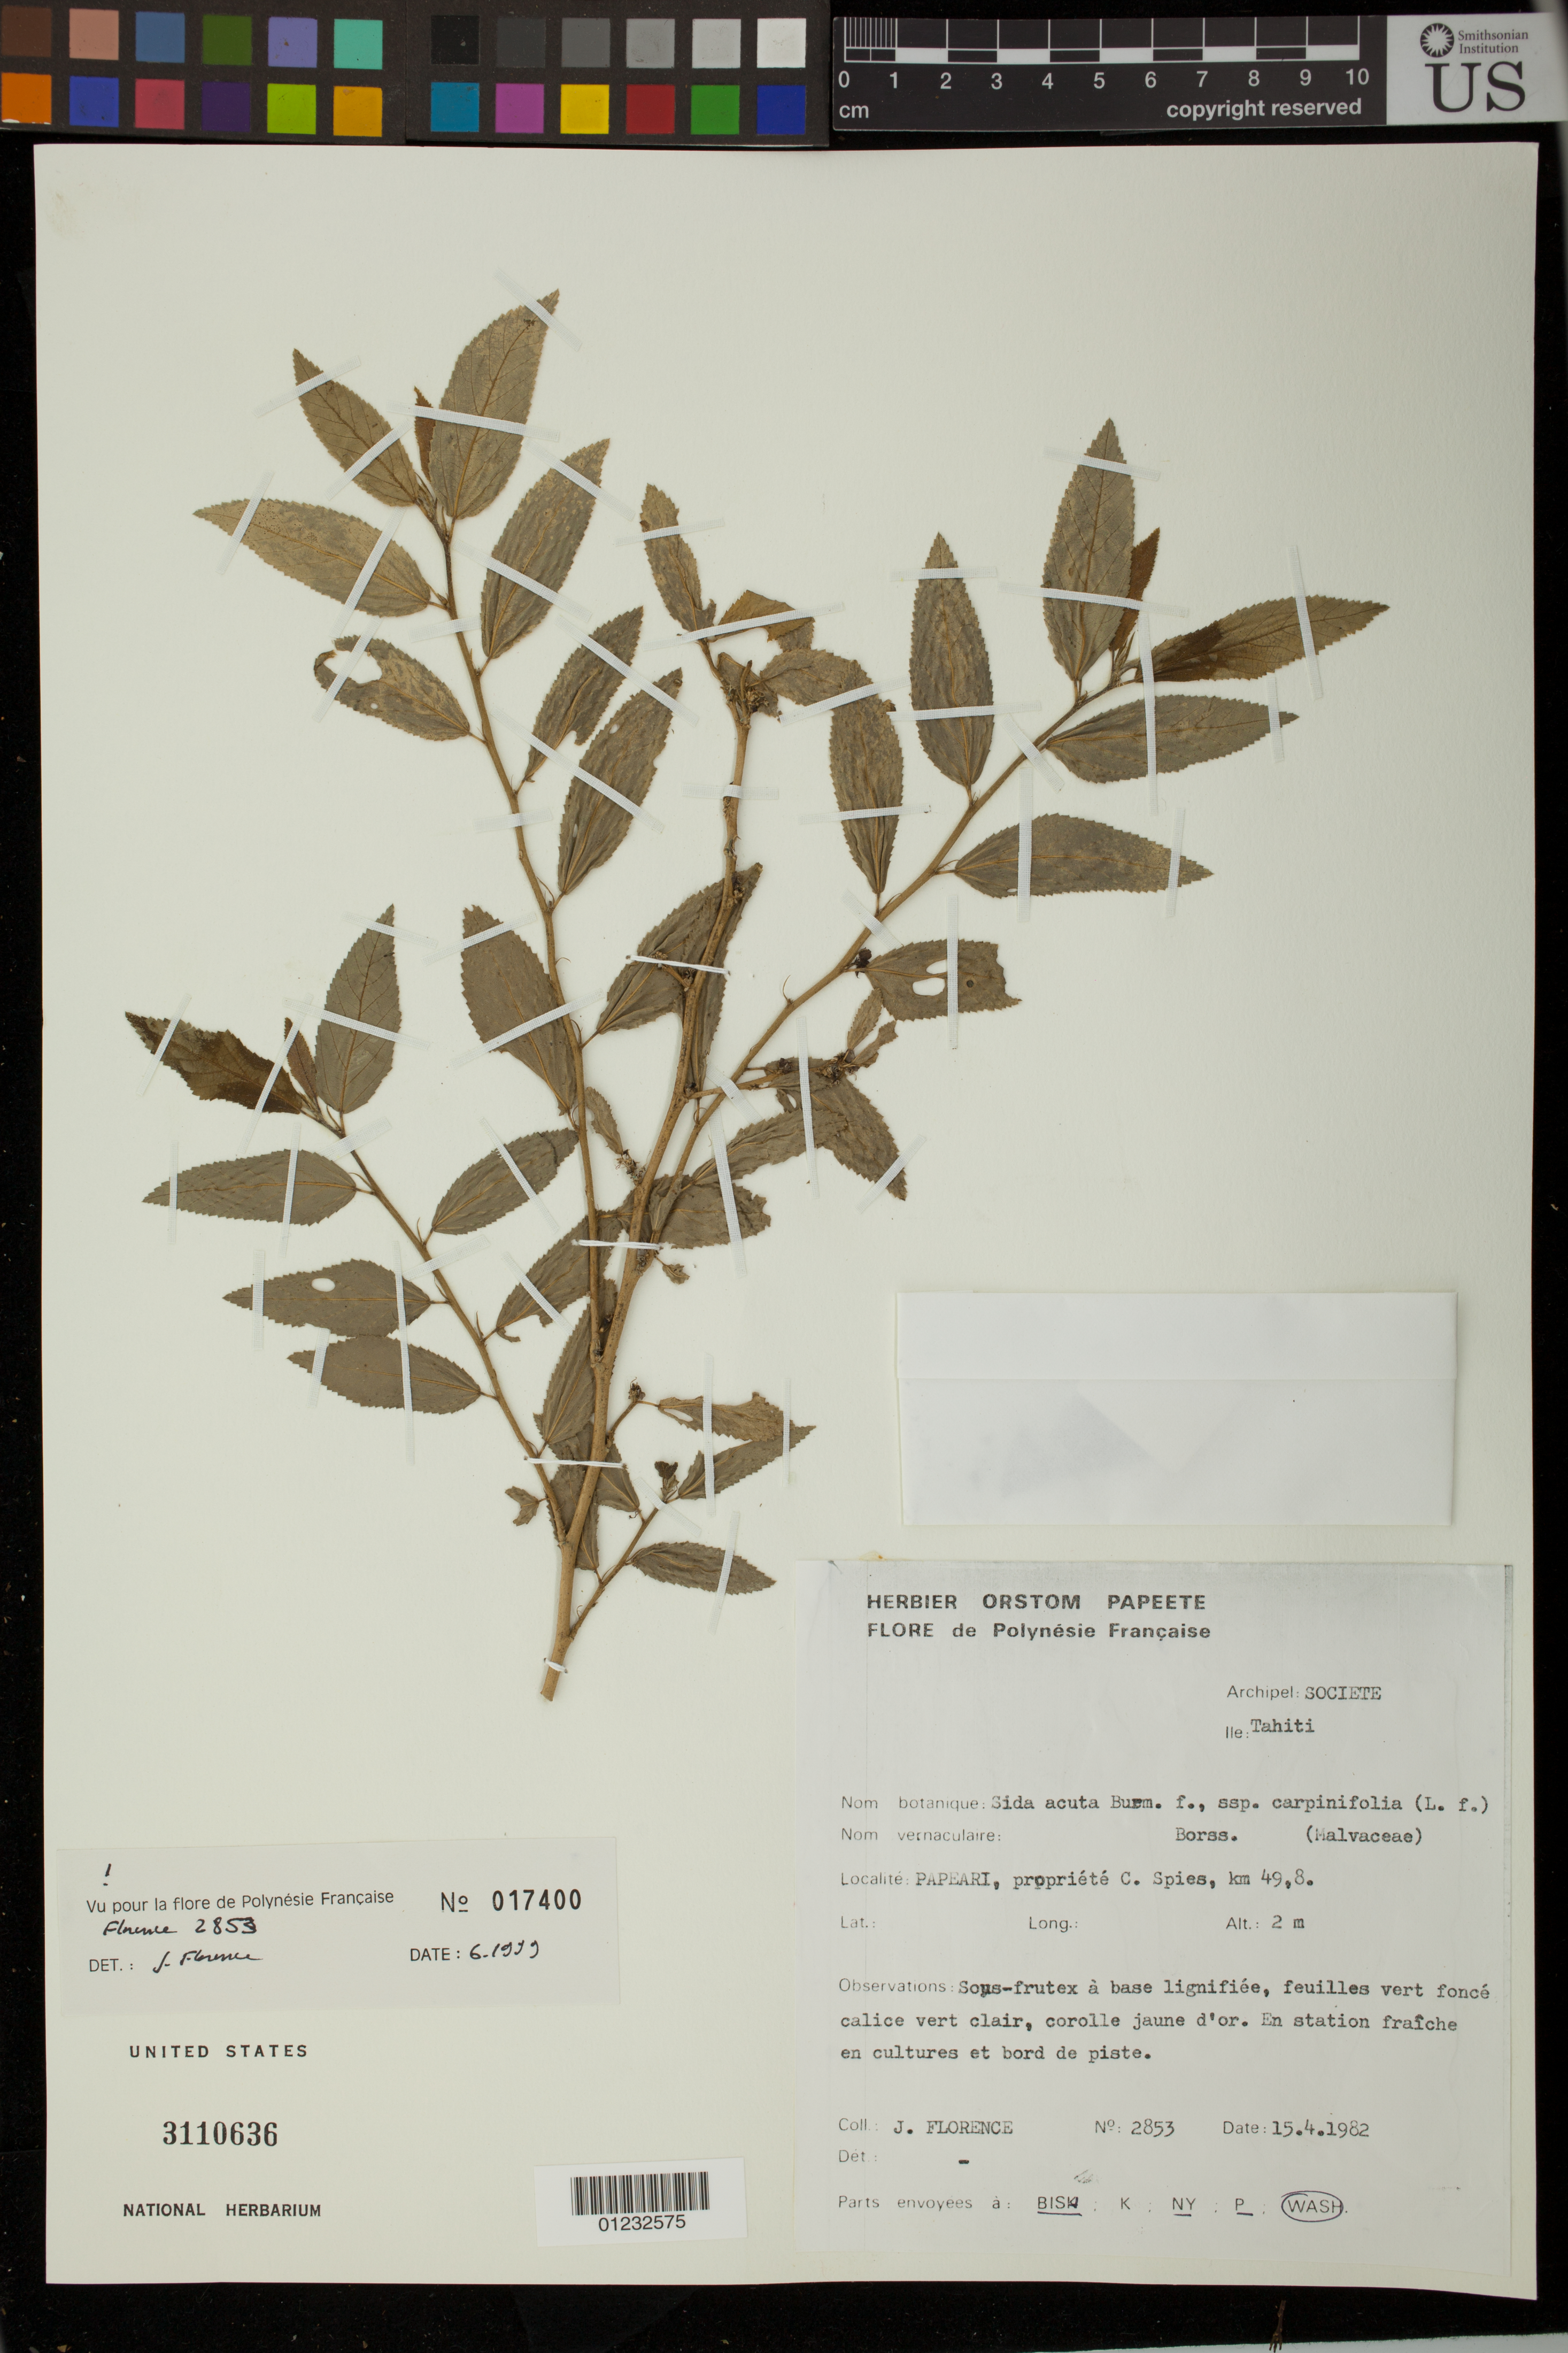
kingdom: Plantae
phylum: Tracheophyta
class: Magnoliopsida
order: Malvales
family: Malvaceae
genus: Sida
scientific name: Sida acuta var. carpinifolia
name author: Burm. f.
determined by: Florence, J.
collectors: J. Florence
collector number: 2853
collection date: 1982-04-15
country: French Polynesia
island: Tahiti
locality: Papeari, propriètè C. Spies, km 49.8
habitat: en station fraìche en cultures et bord de piste.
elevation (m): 2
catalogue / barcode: US 3110636